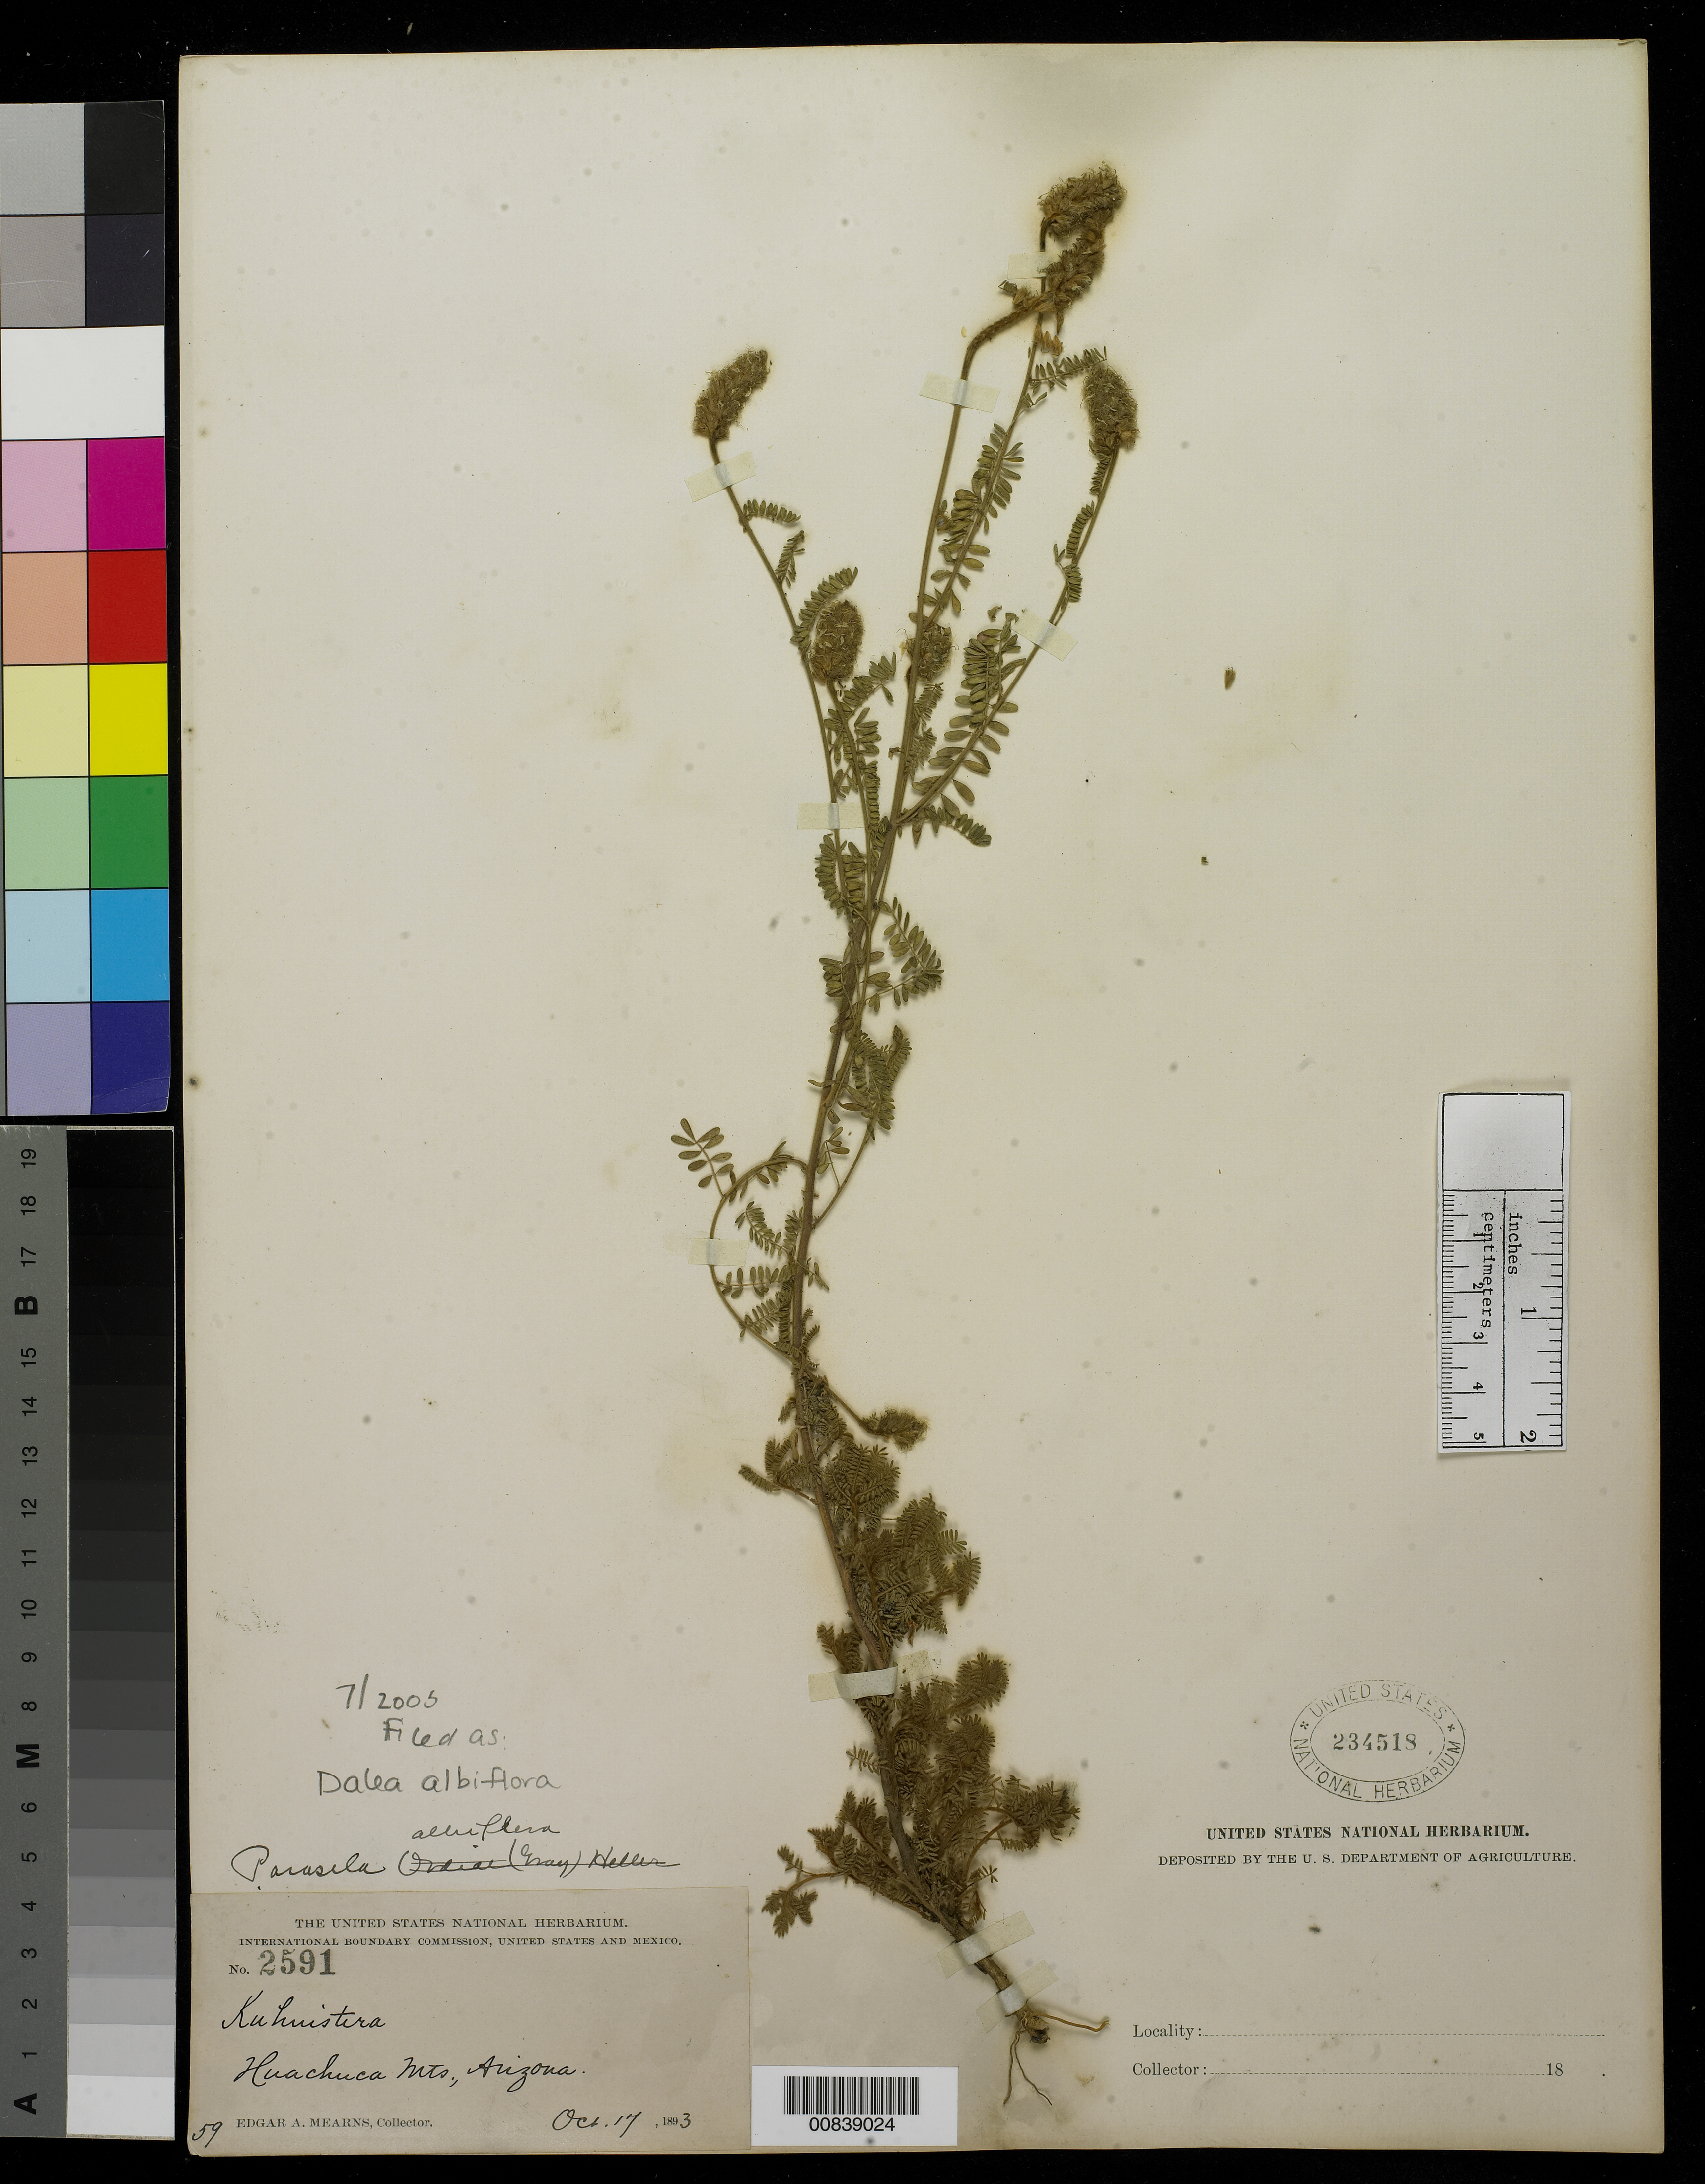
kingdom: Plantae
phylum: Tracheophyta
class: Magnoliopsida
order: Fabales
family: Fabaceae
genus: Dalea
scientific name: Dalea albiflora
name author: A. Gray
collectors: E. A. Mearns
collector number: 2591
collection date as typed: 17 Oct 1893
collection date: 1893-10-17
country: United States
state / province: Arizona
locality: Huachuca Mts.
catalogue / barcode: US 234518